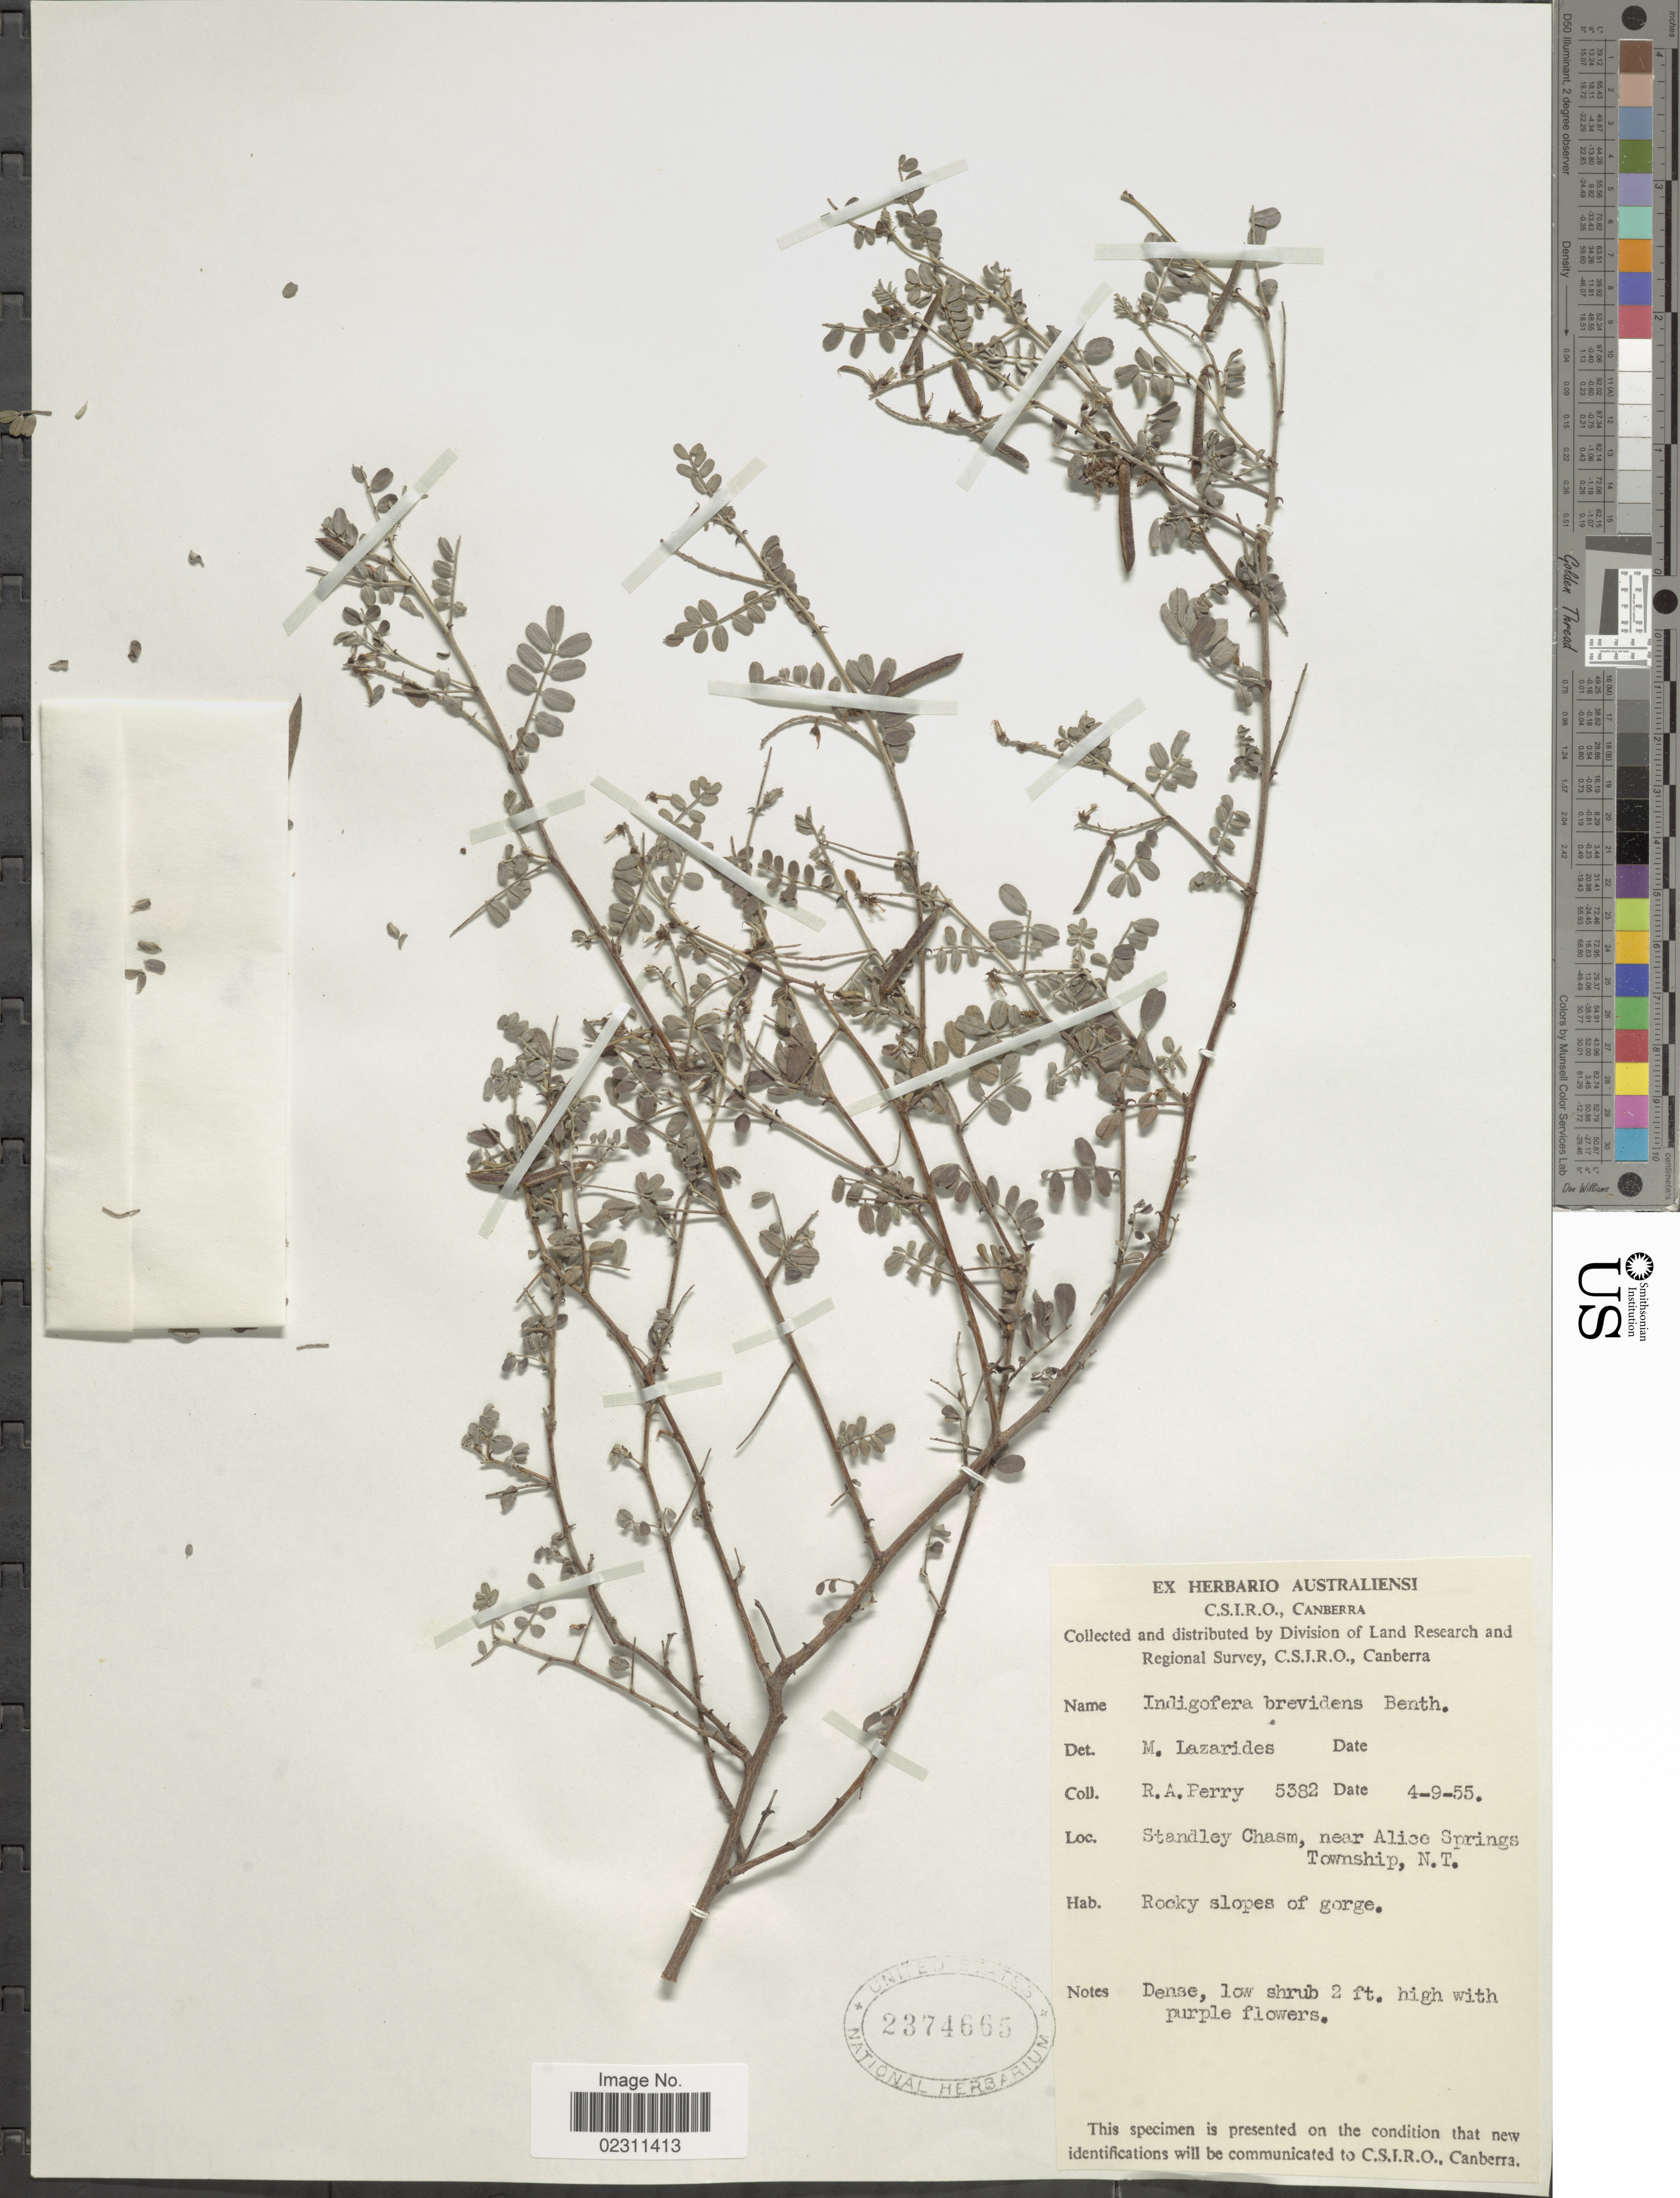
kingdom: Plantae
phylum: Tracheophyta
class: Magnoliopsida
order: Fabales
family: Fabaceae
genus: Indigofera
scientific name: Indigofera brevidens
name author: Benth.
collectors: Perry, R. A.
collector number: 5382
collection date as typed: Transcribed d/m/y: 4/9/55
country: Australia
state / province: Northern Territory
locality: Standley Chasm, near Alice Springs Township, N.T.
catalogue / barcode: US 2374665